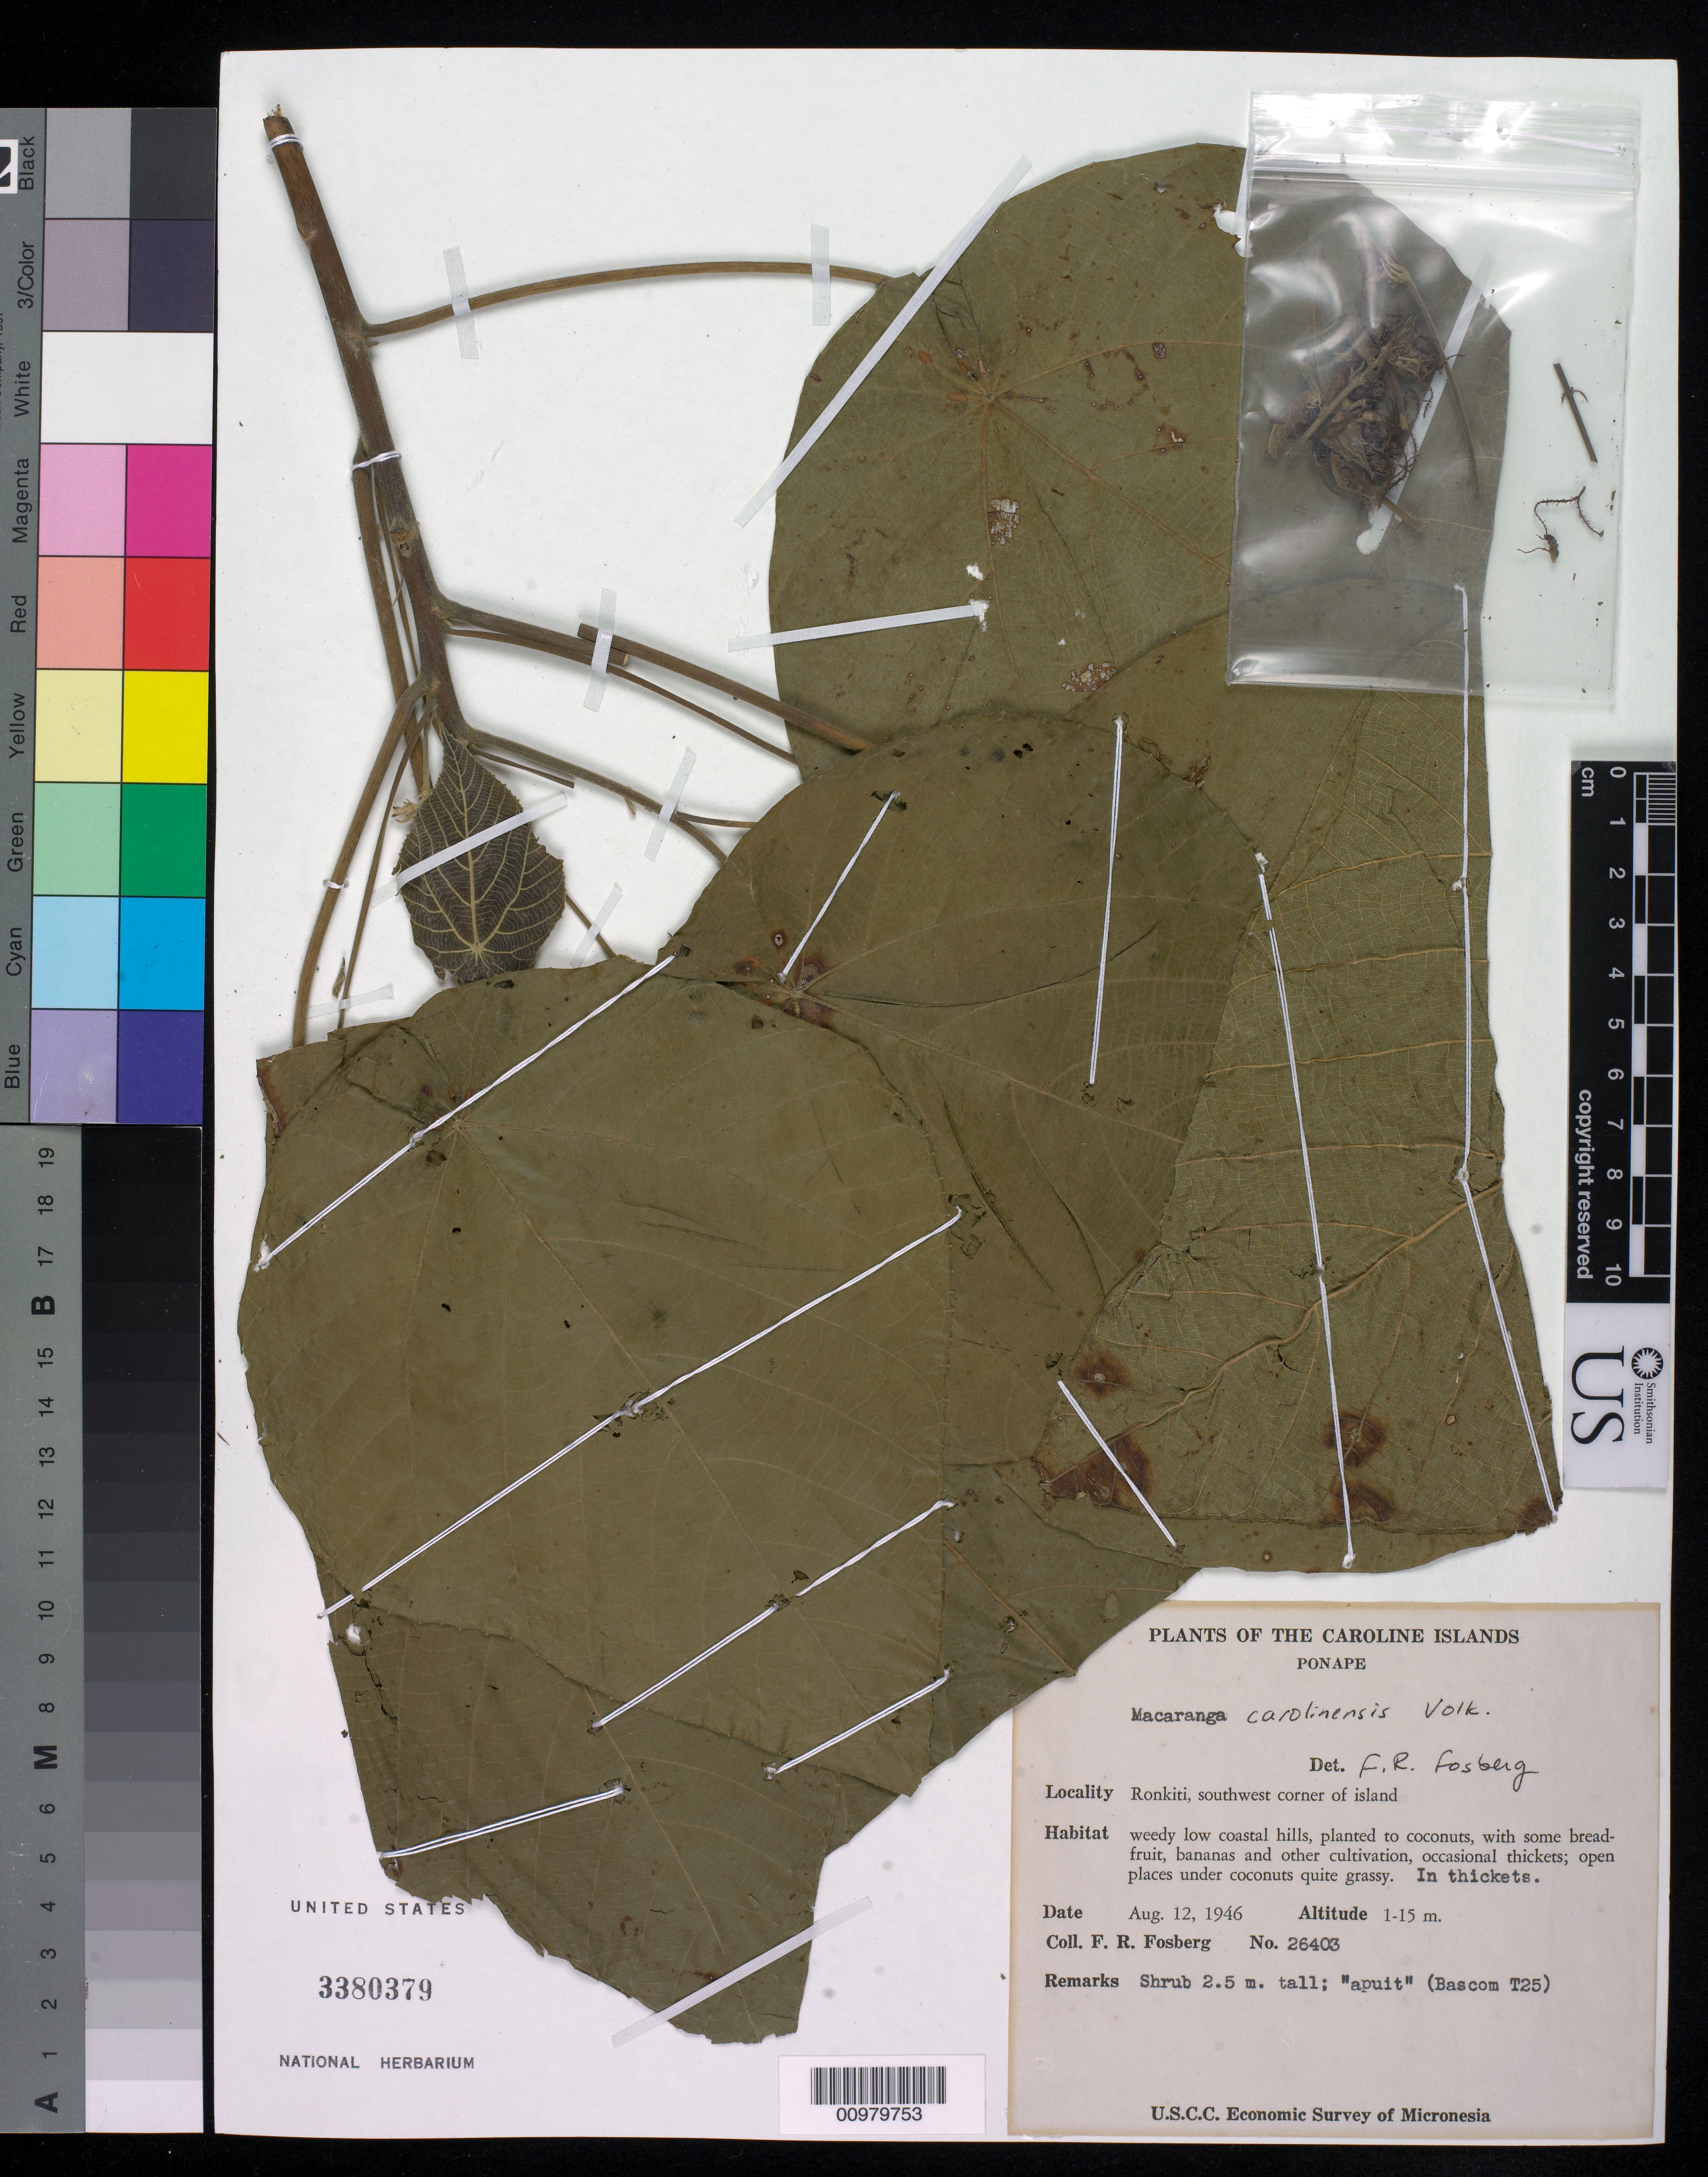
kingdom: Plantae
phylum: Tracheophyta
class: Magnoliopsida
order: Malpighiales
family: Euphorbiaceae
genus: Macaranga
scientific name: Macaranga carolinensis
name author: Volkens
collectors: F. R. Fosberg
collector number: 26403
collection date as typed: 23 Jul 1946 to 24 Jul 1946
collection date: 1946-07-23/1946-07-24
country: Palau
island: Ngeanges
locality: In Yoo. Passage just W of south point of Urukthapel Island.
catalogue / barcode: US 3380379